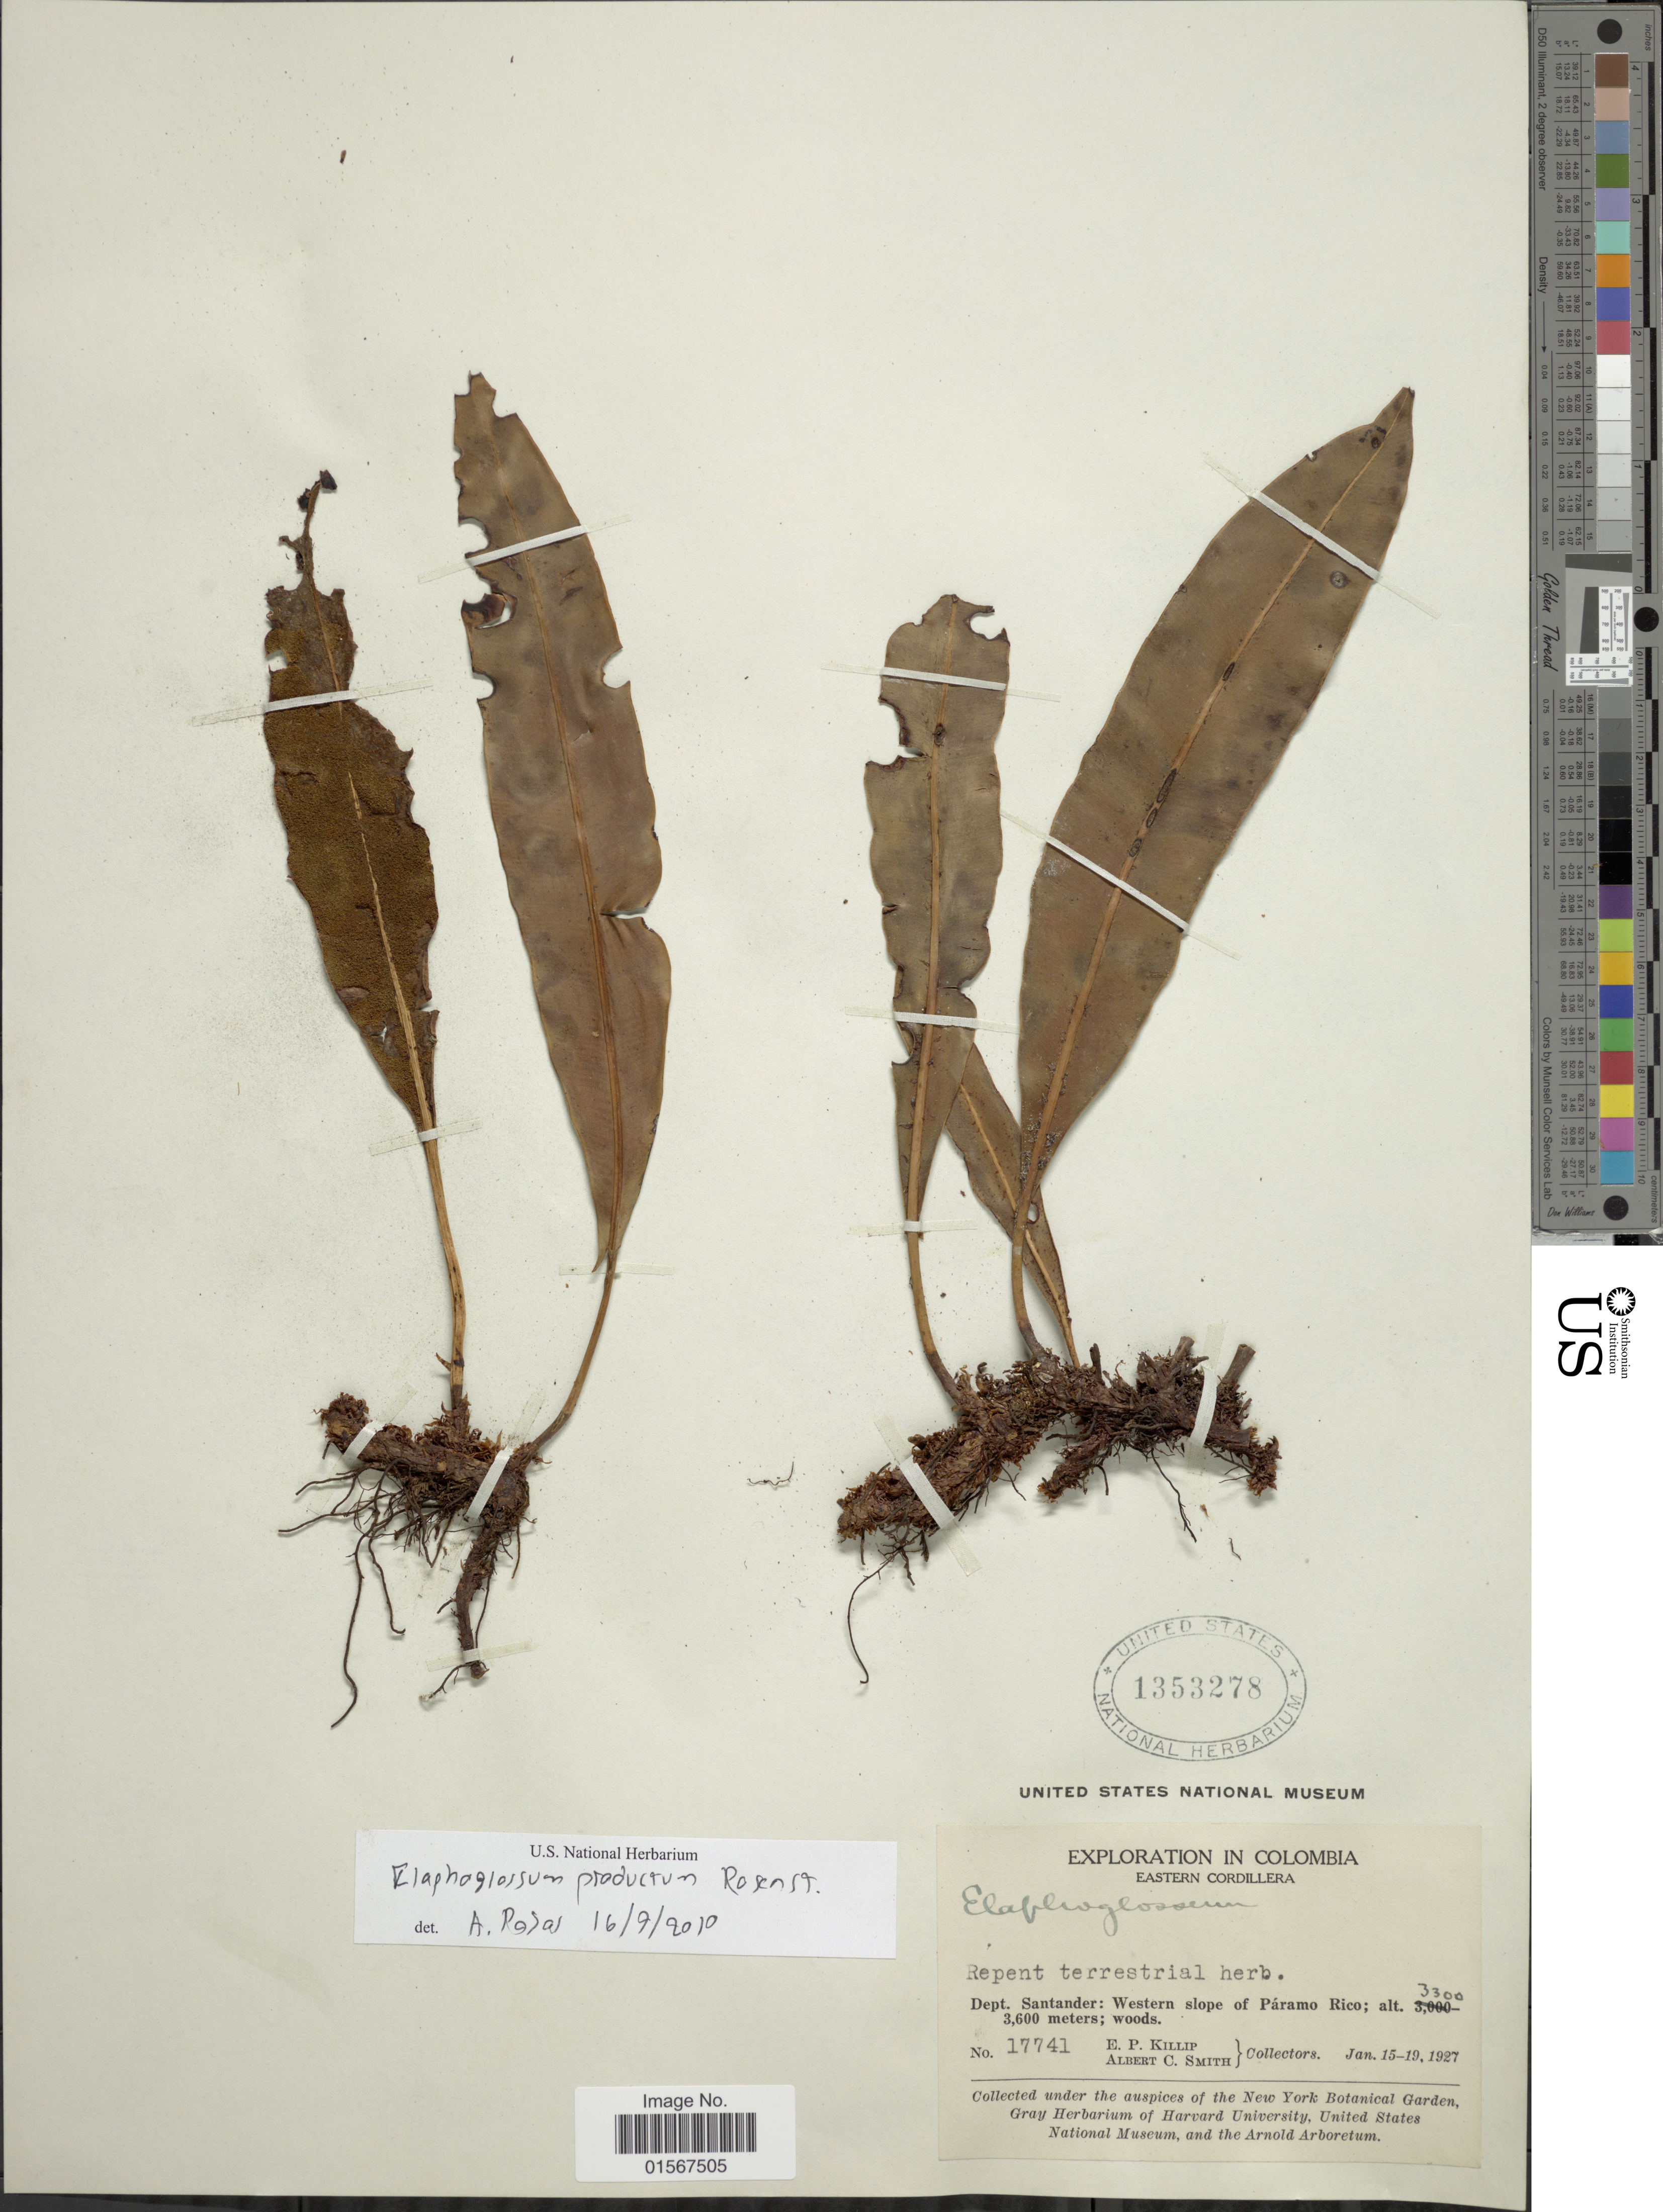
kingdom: Plantae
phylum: Tracheophyta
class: Polypodiopsida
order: Polypodiales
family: Dryopteridaceae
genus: Elaphoglossum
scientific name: Elaphoglossum productum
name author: Rosenst.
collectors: E. P. Killip & A. C. Smith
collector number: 17741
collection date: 1927-01-15/1927-01-19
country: Colombia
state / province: Santander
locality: Colombia, Eastern Cordillera, Dept. Santander: Western slope of Páramo Rico.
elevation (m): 3300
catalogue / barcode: US 1353278